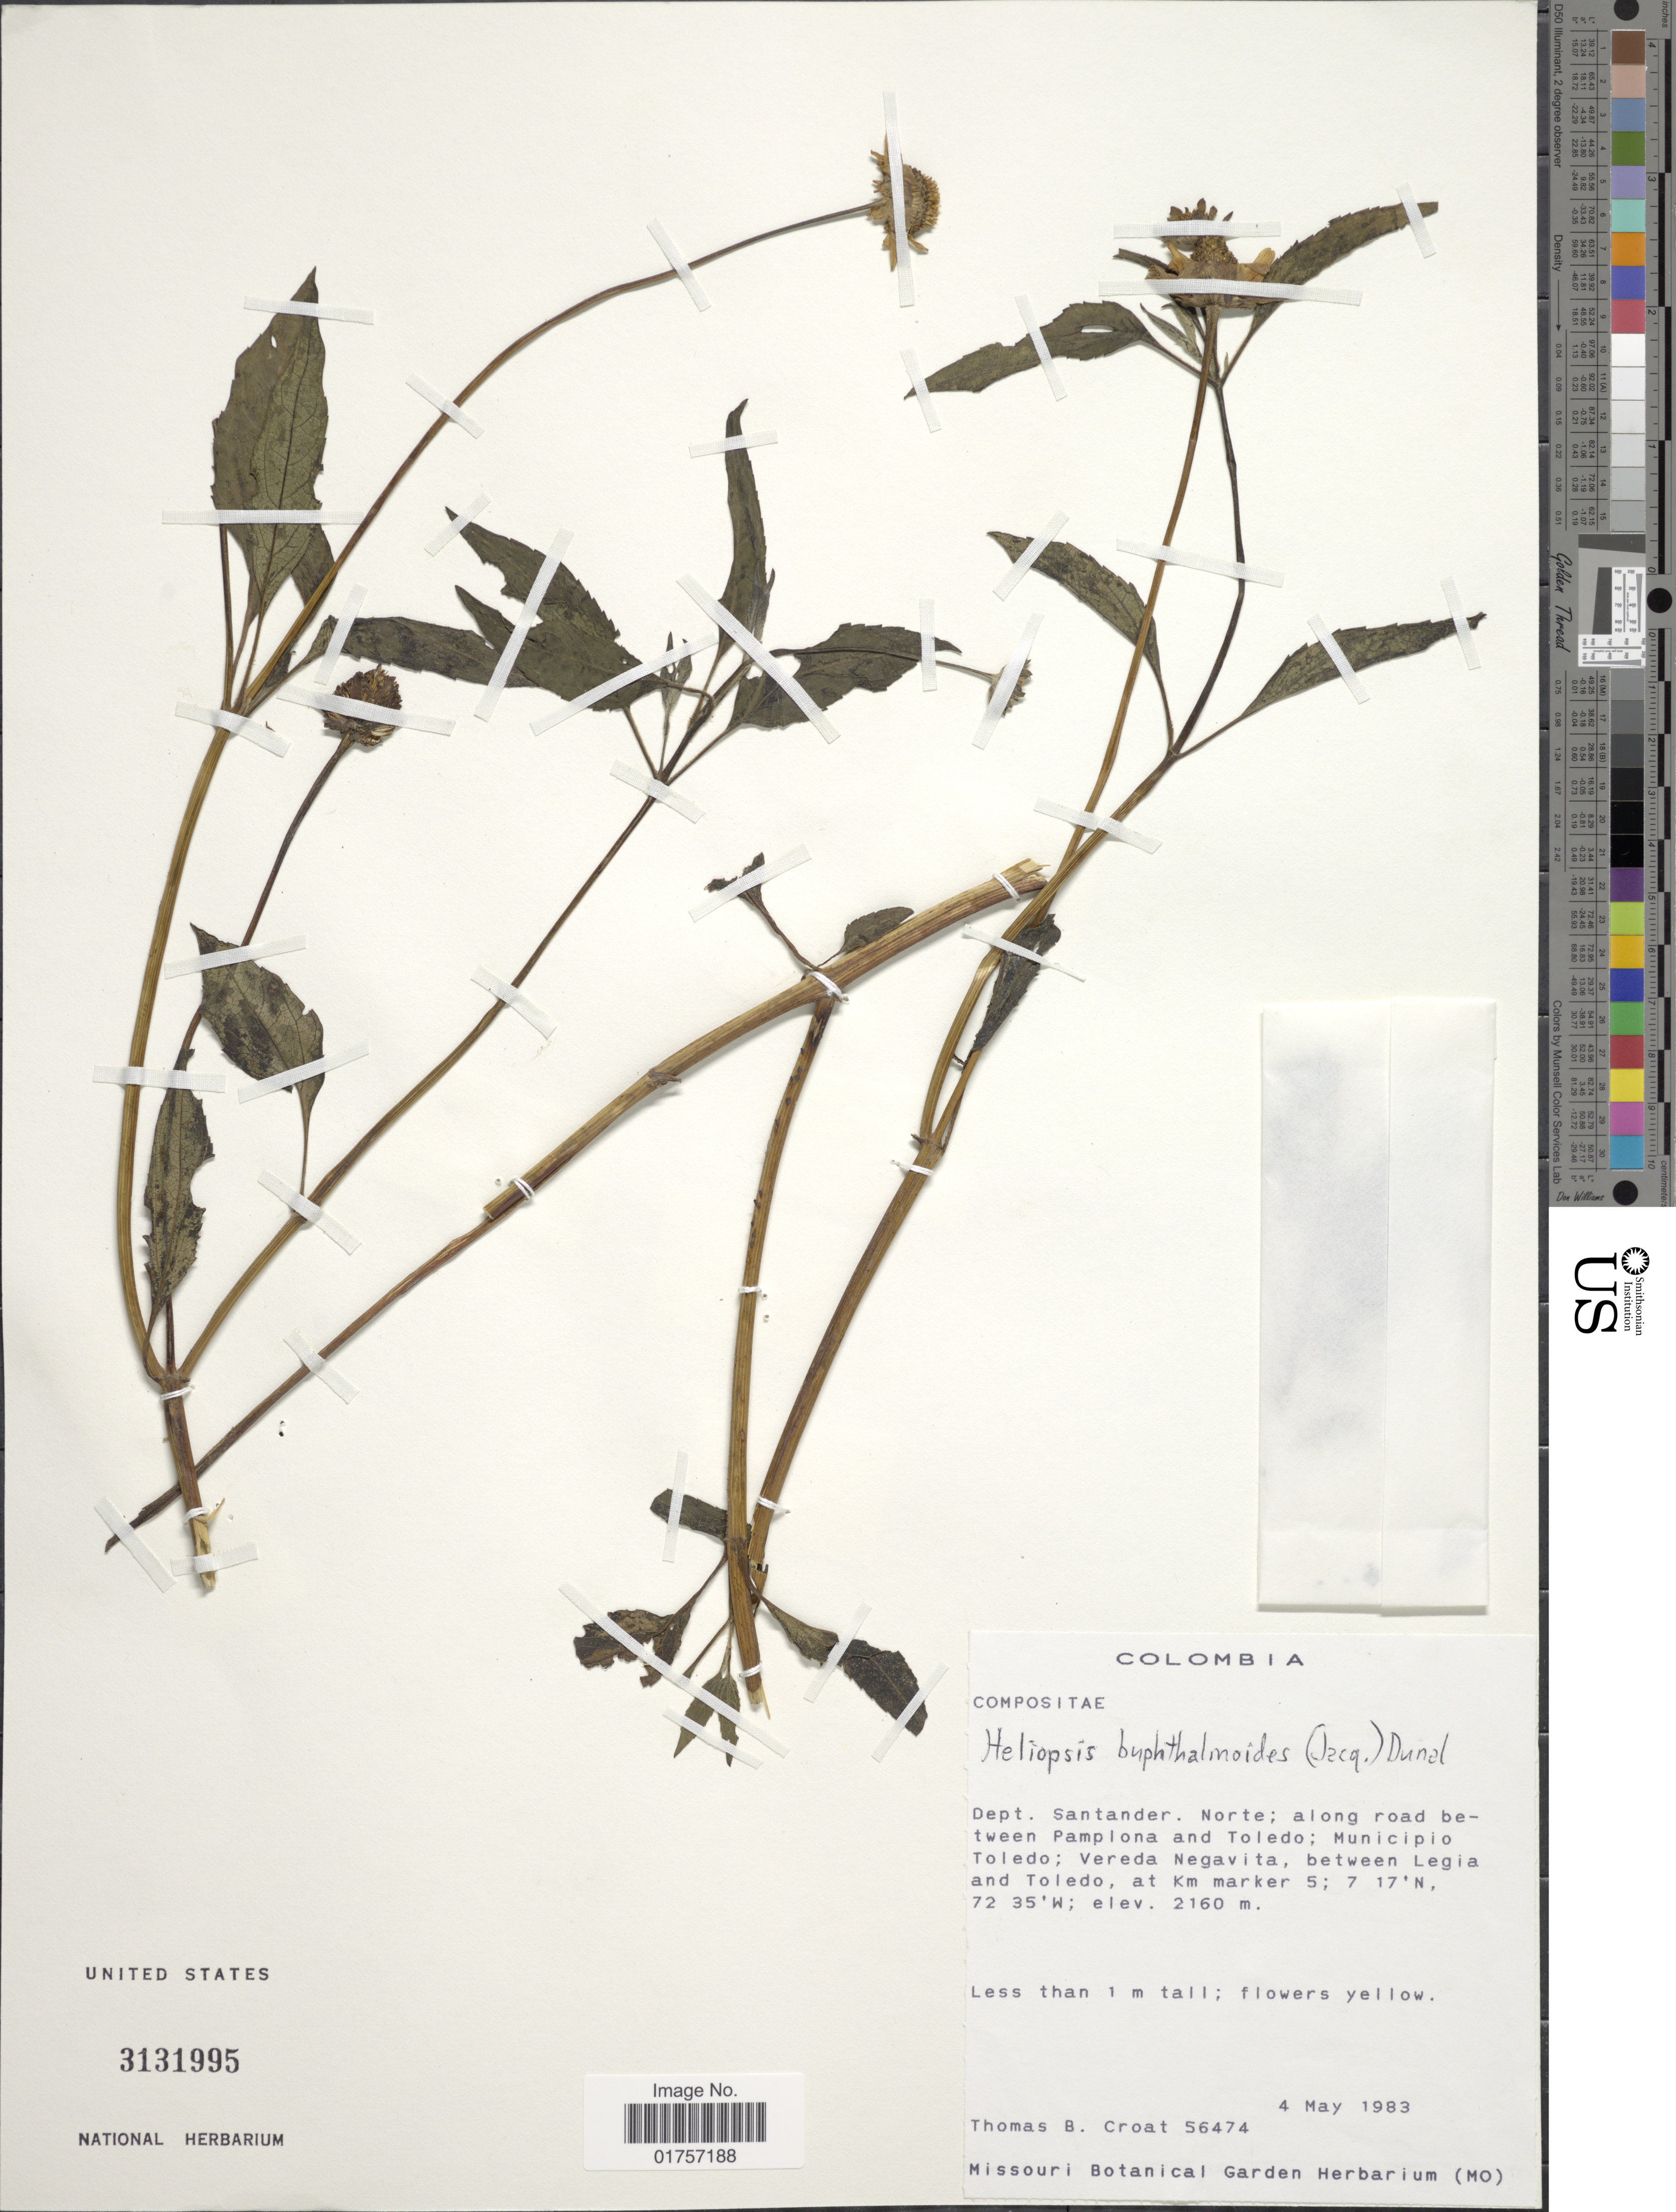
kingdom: Plantae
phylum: Tracheophyta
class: Magnoliopsida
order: Asterales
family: Asteraceae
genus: Heliopsis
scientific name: Heliopsis buphthalmoides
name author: (Jacq.) Dunal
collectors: T. B. Croat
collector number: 56474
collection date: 1983-05-04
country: Colombia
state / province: Norte de Santander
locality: Along road between Pamplona and Toledo; Municipio Toledo; Vereda Negavita, between Legia and Toledo, at Km marker 5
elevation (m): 2160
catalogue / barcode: US 3131995